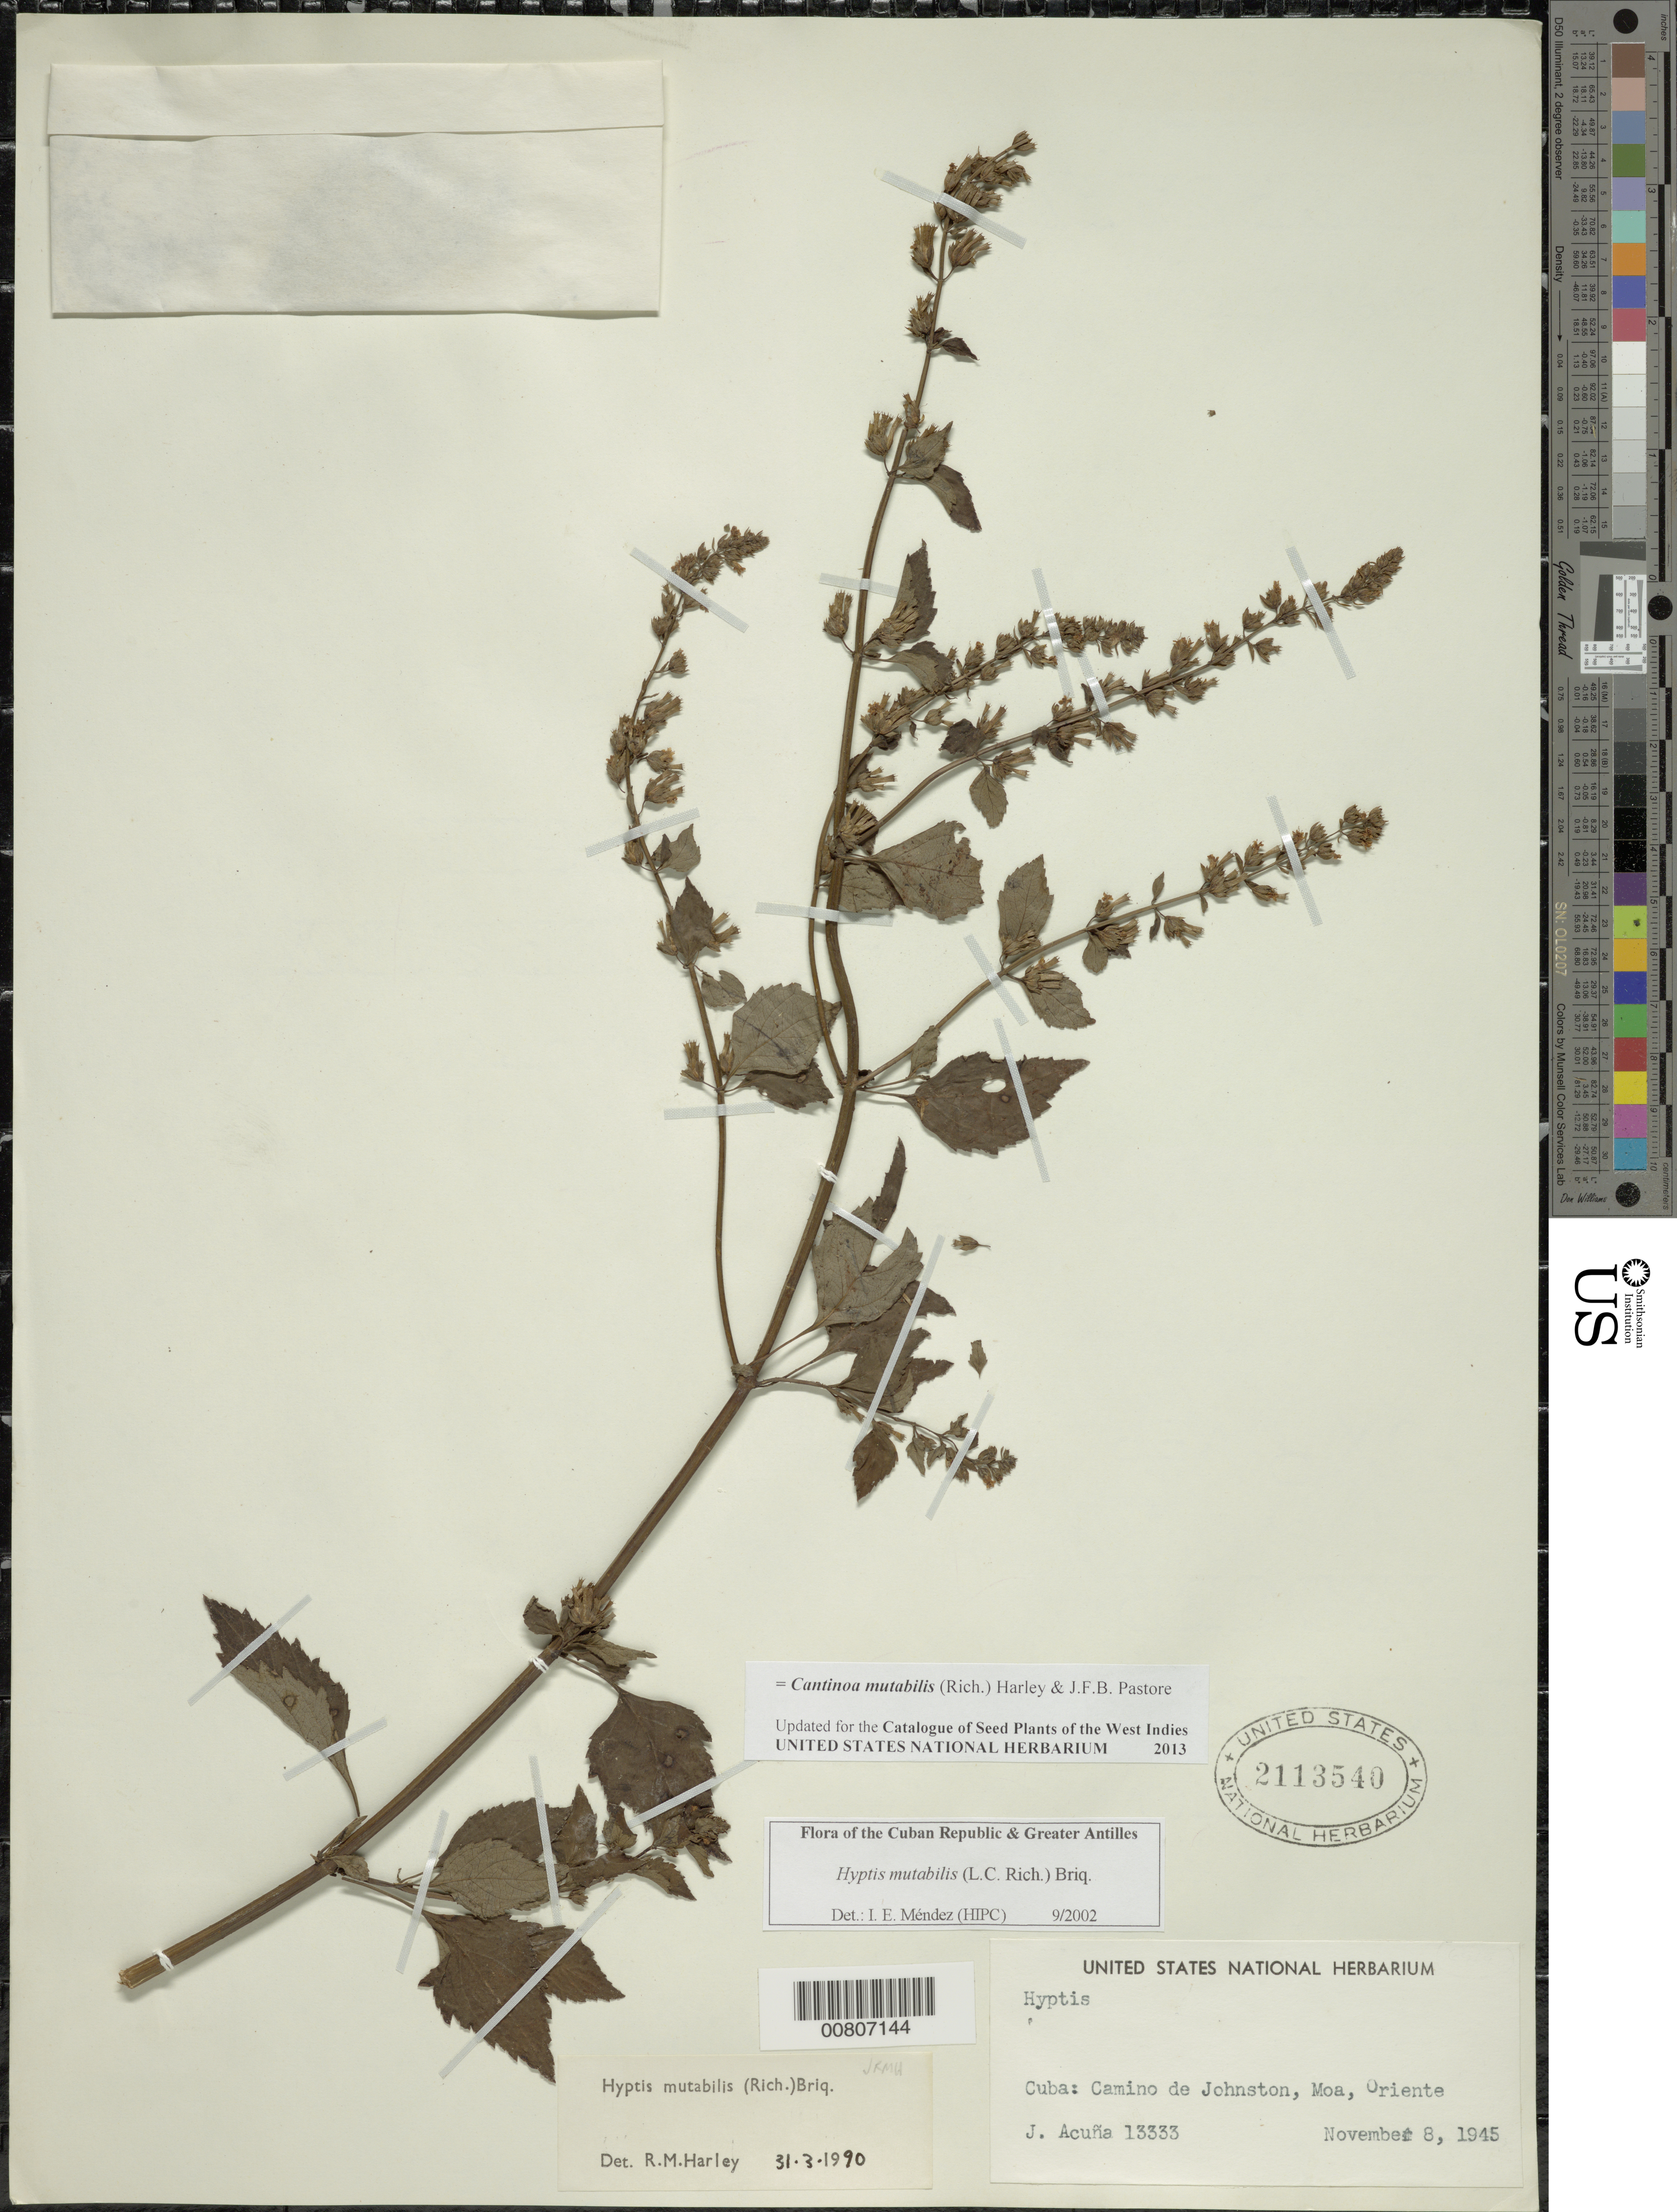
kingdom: Plantae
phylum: Tracheophyta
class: Magnoliopsida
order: Lamiales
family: Lamiaceae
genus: Hyptis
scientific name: Hyptis mutabilis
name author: (Rich.) Briq.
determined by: Méndez, Isidro E., (HIPC)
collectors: J. Acuña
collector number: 13333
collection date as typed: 08 Nov 1945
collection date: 1945-11-08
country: Cuba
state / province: Holguin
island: Cuba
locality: Camino de Johnston, Moa [Oriente]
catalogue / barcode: US 2113540